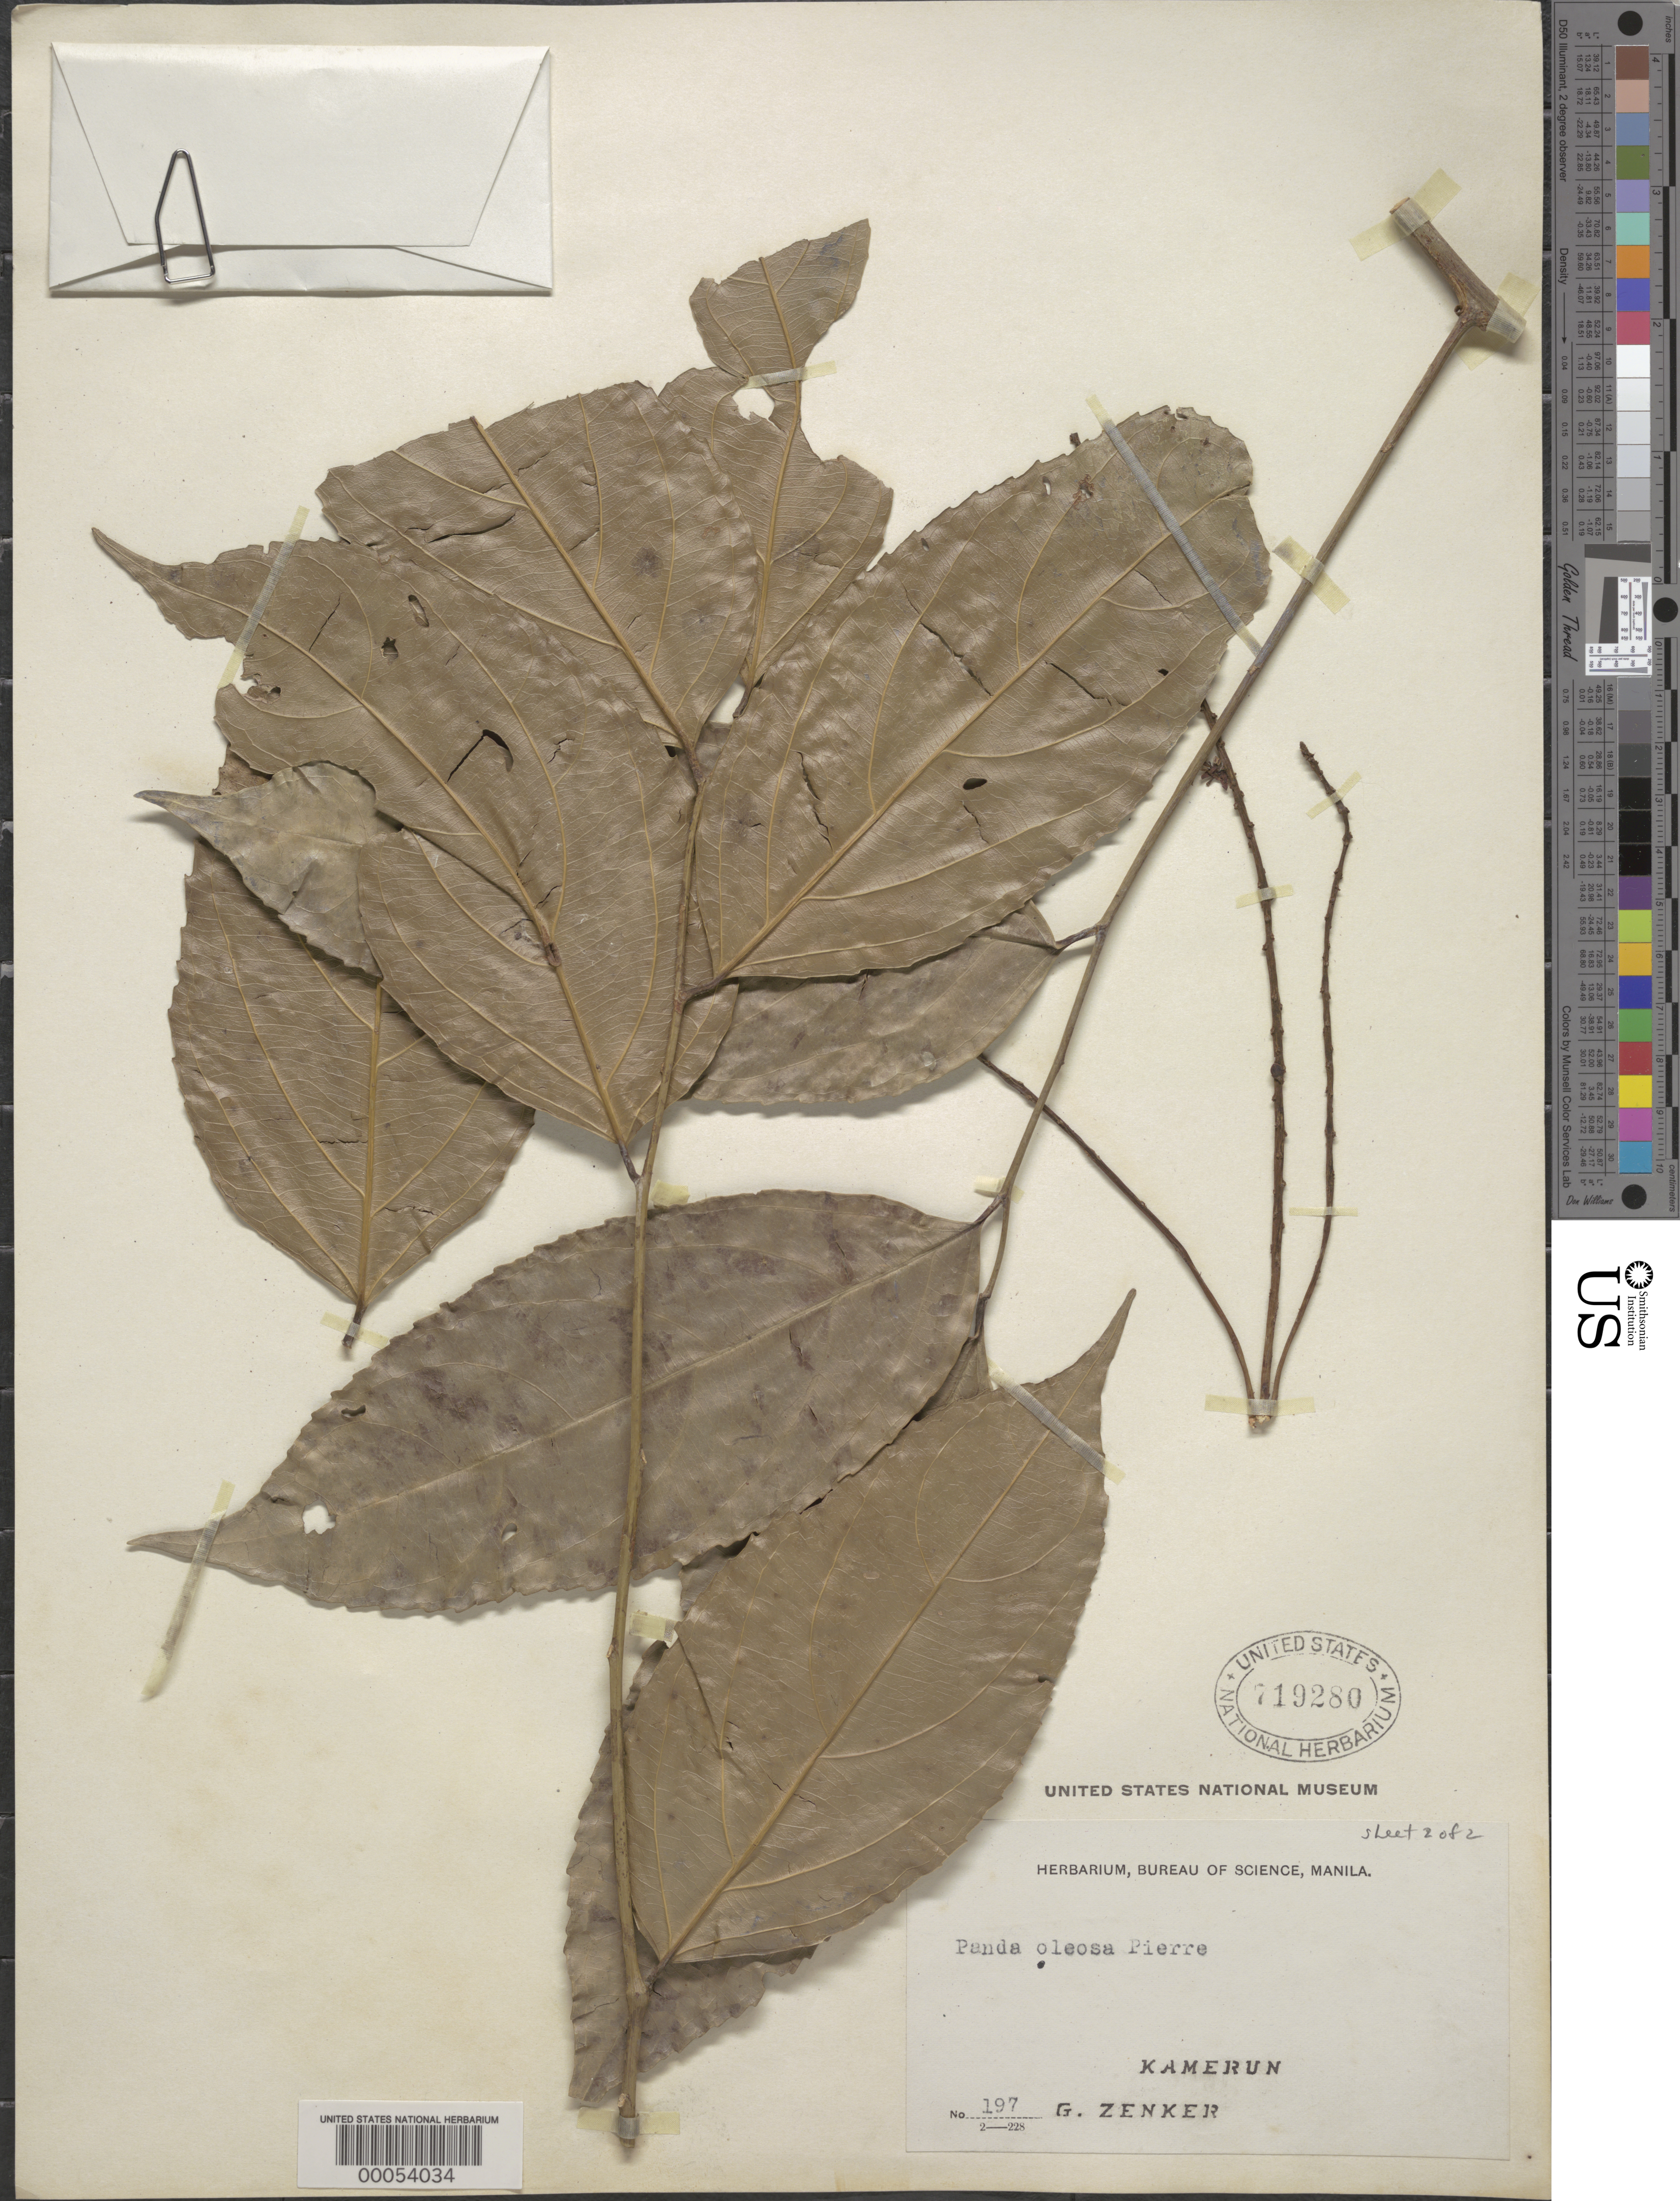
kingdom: Plantae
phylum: Tracheophyta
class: Magnoliopsida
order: Malpighiales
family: Pandaceae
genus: Panda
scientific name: Panda oleosa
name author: Pierre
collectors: G. A. Zenker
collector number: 197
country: Cameroon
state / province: Sud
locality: Bipinde, urwaldgebiet [jungle area]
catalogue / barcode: US 719280